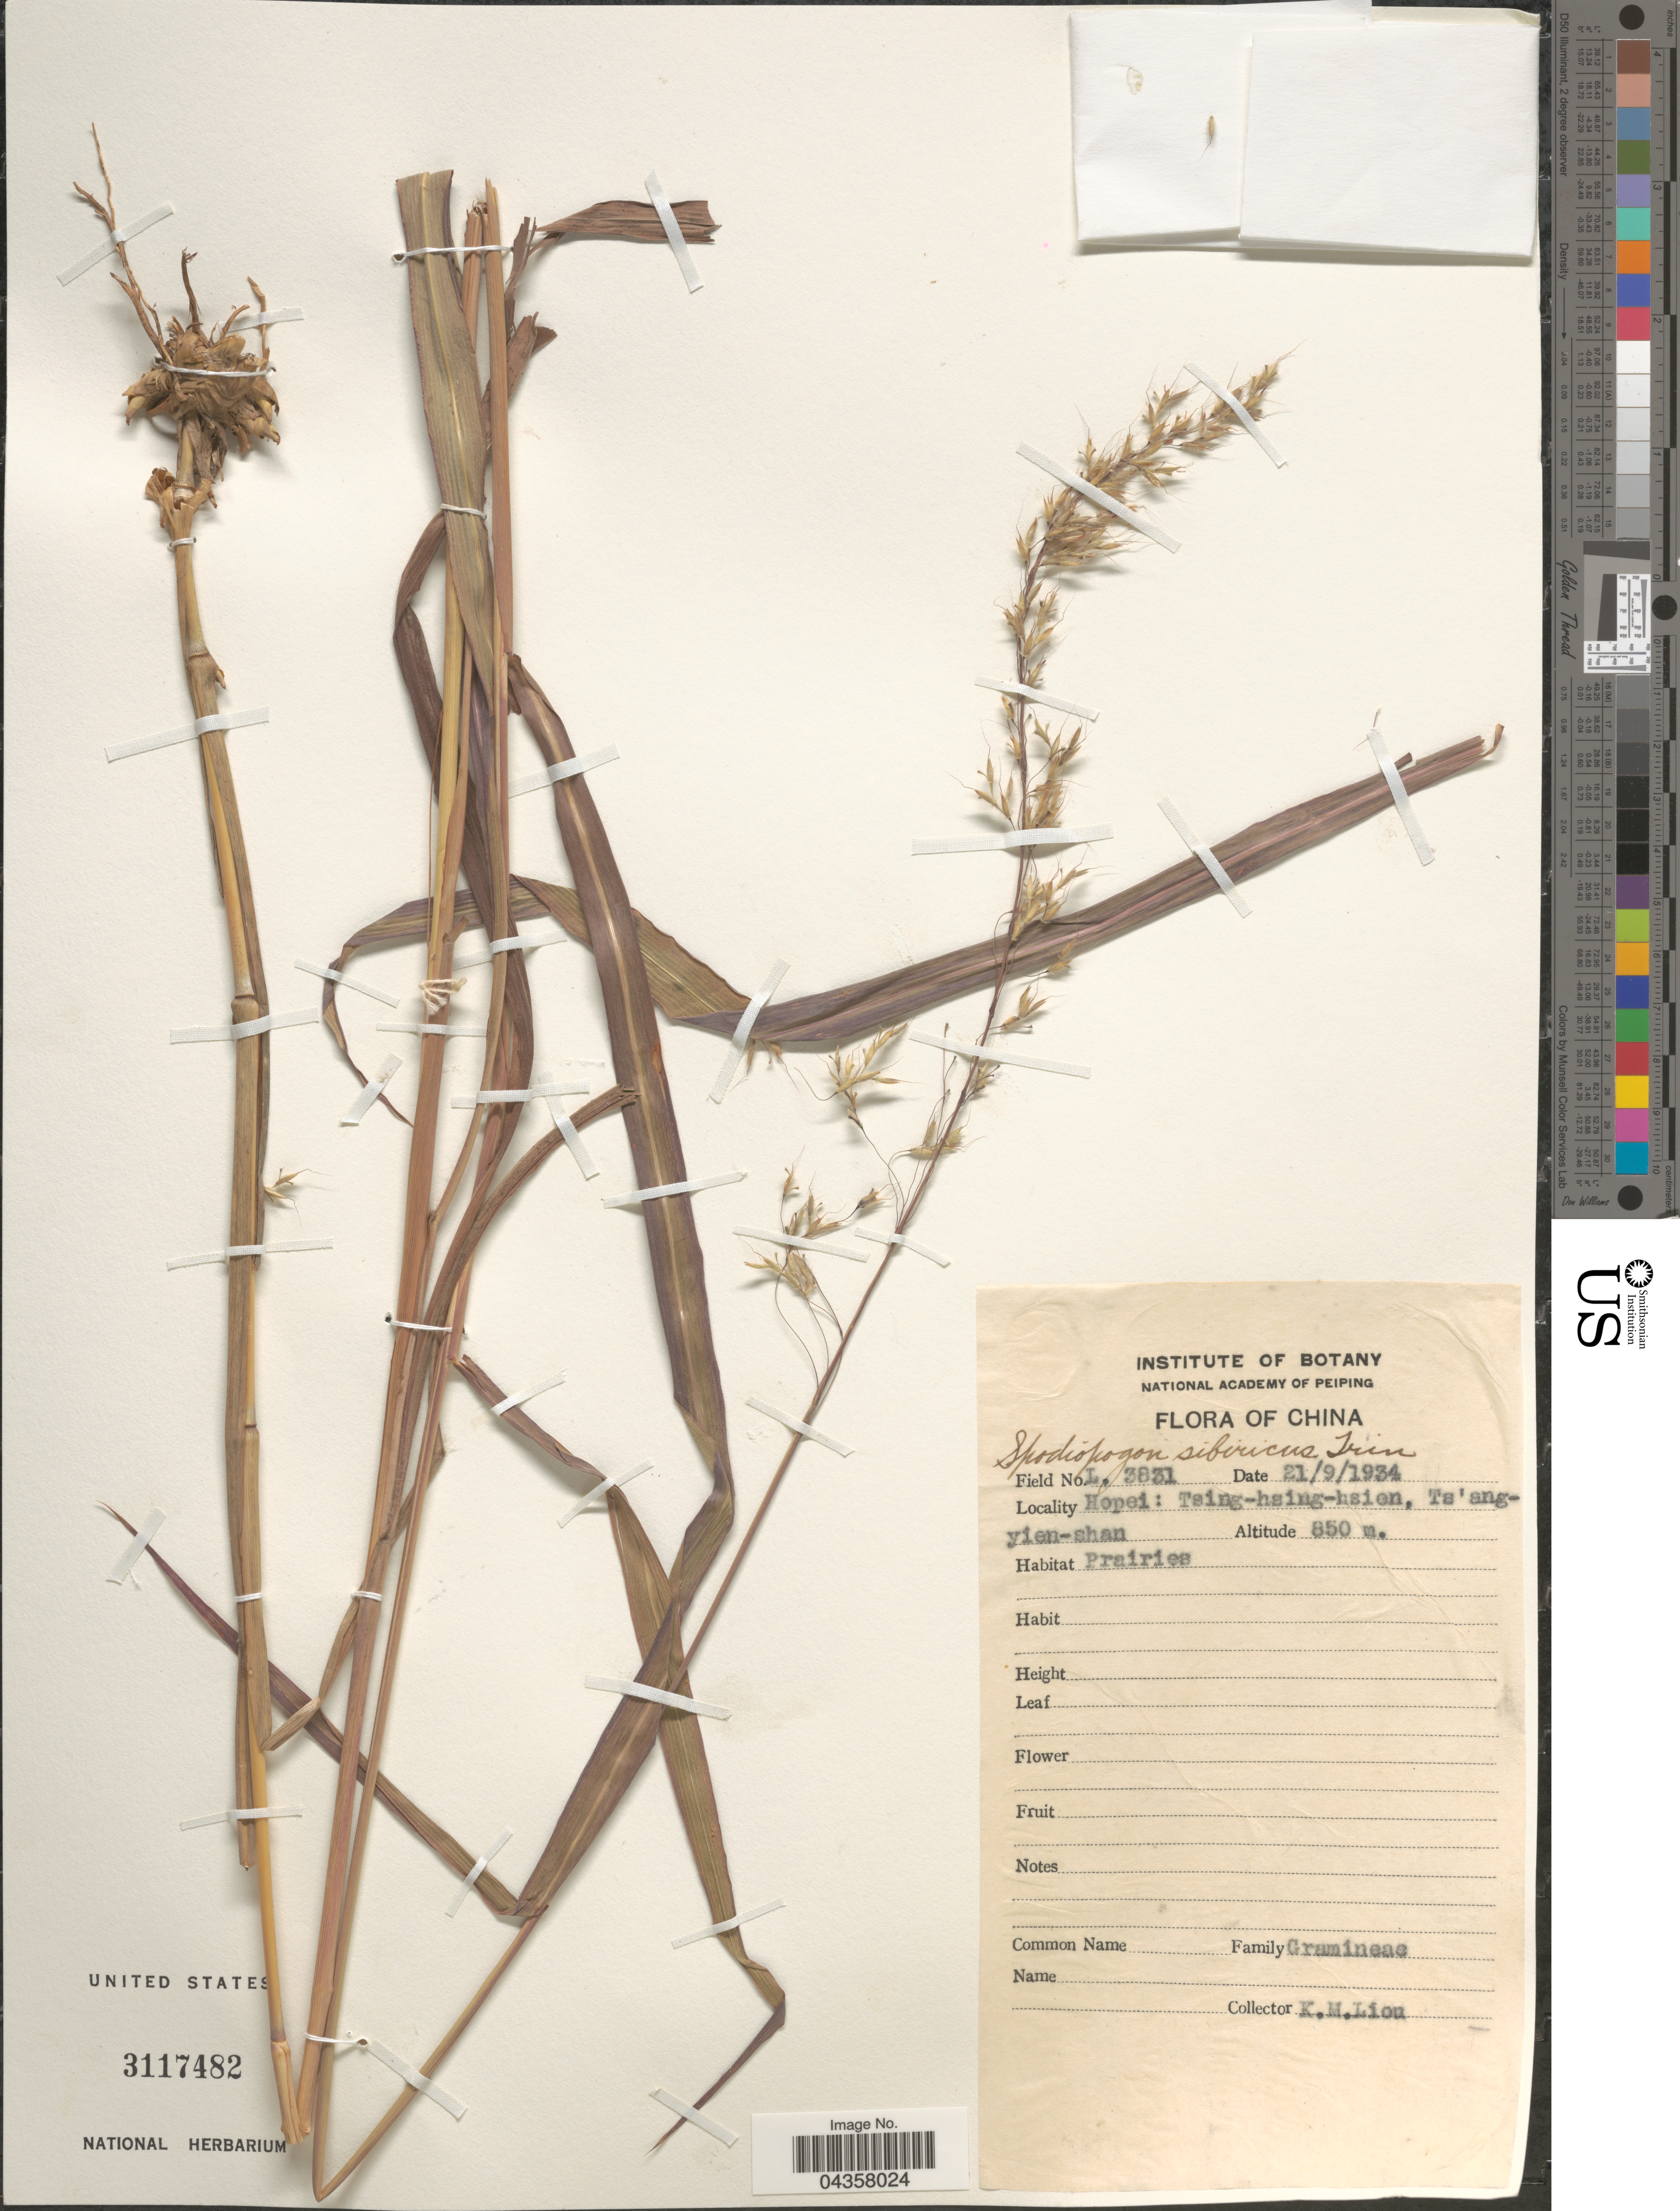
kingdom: Plantae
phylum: Tracheophyta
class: Liliopsida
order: Poales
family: Poaceae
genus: Spodiopogon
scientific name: Spodiopogon sibiricus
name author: Trin.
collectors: K. M. Liou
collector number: L3831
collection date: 1934-09-21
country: China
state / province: Hebei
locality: Hopei: Tsing-hsing-hsien, Ts'ang-yien-shan.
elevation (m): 850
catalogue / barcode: US 3117482